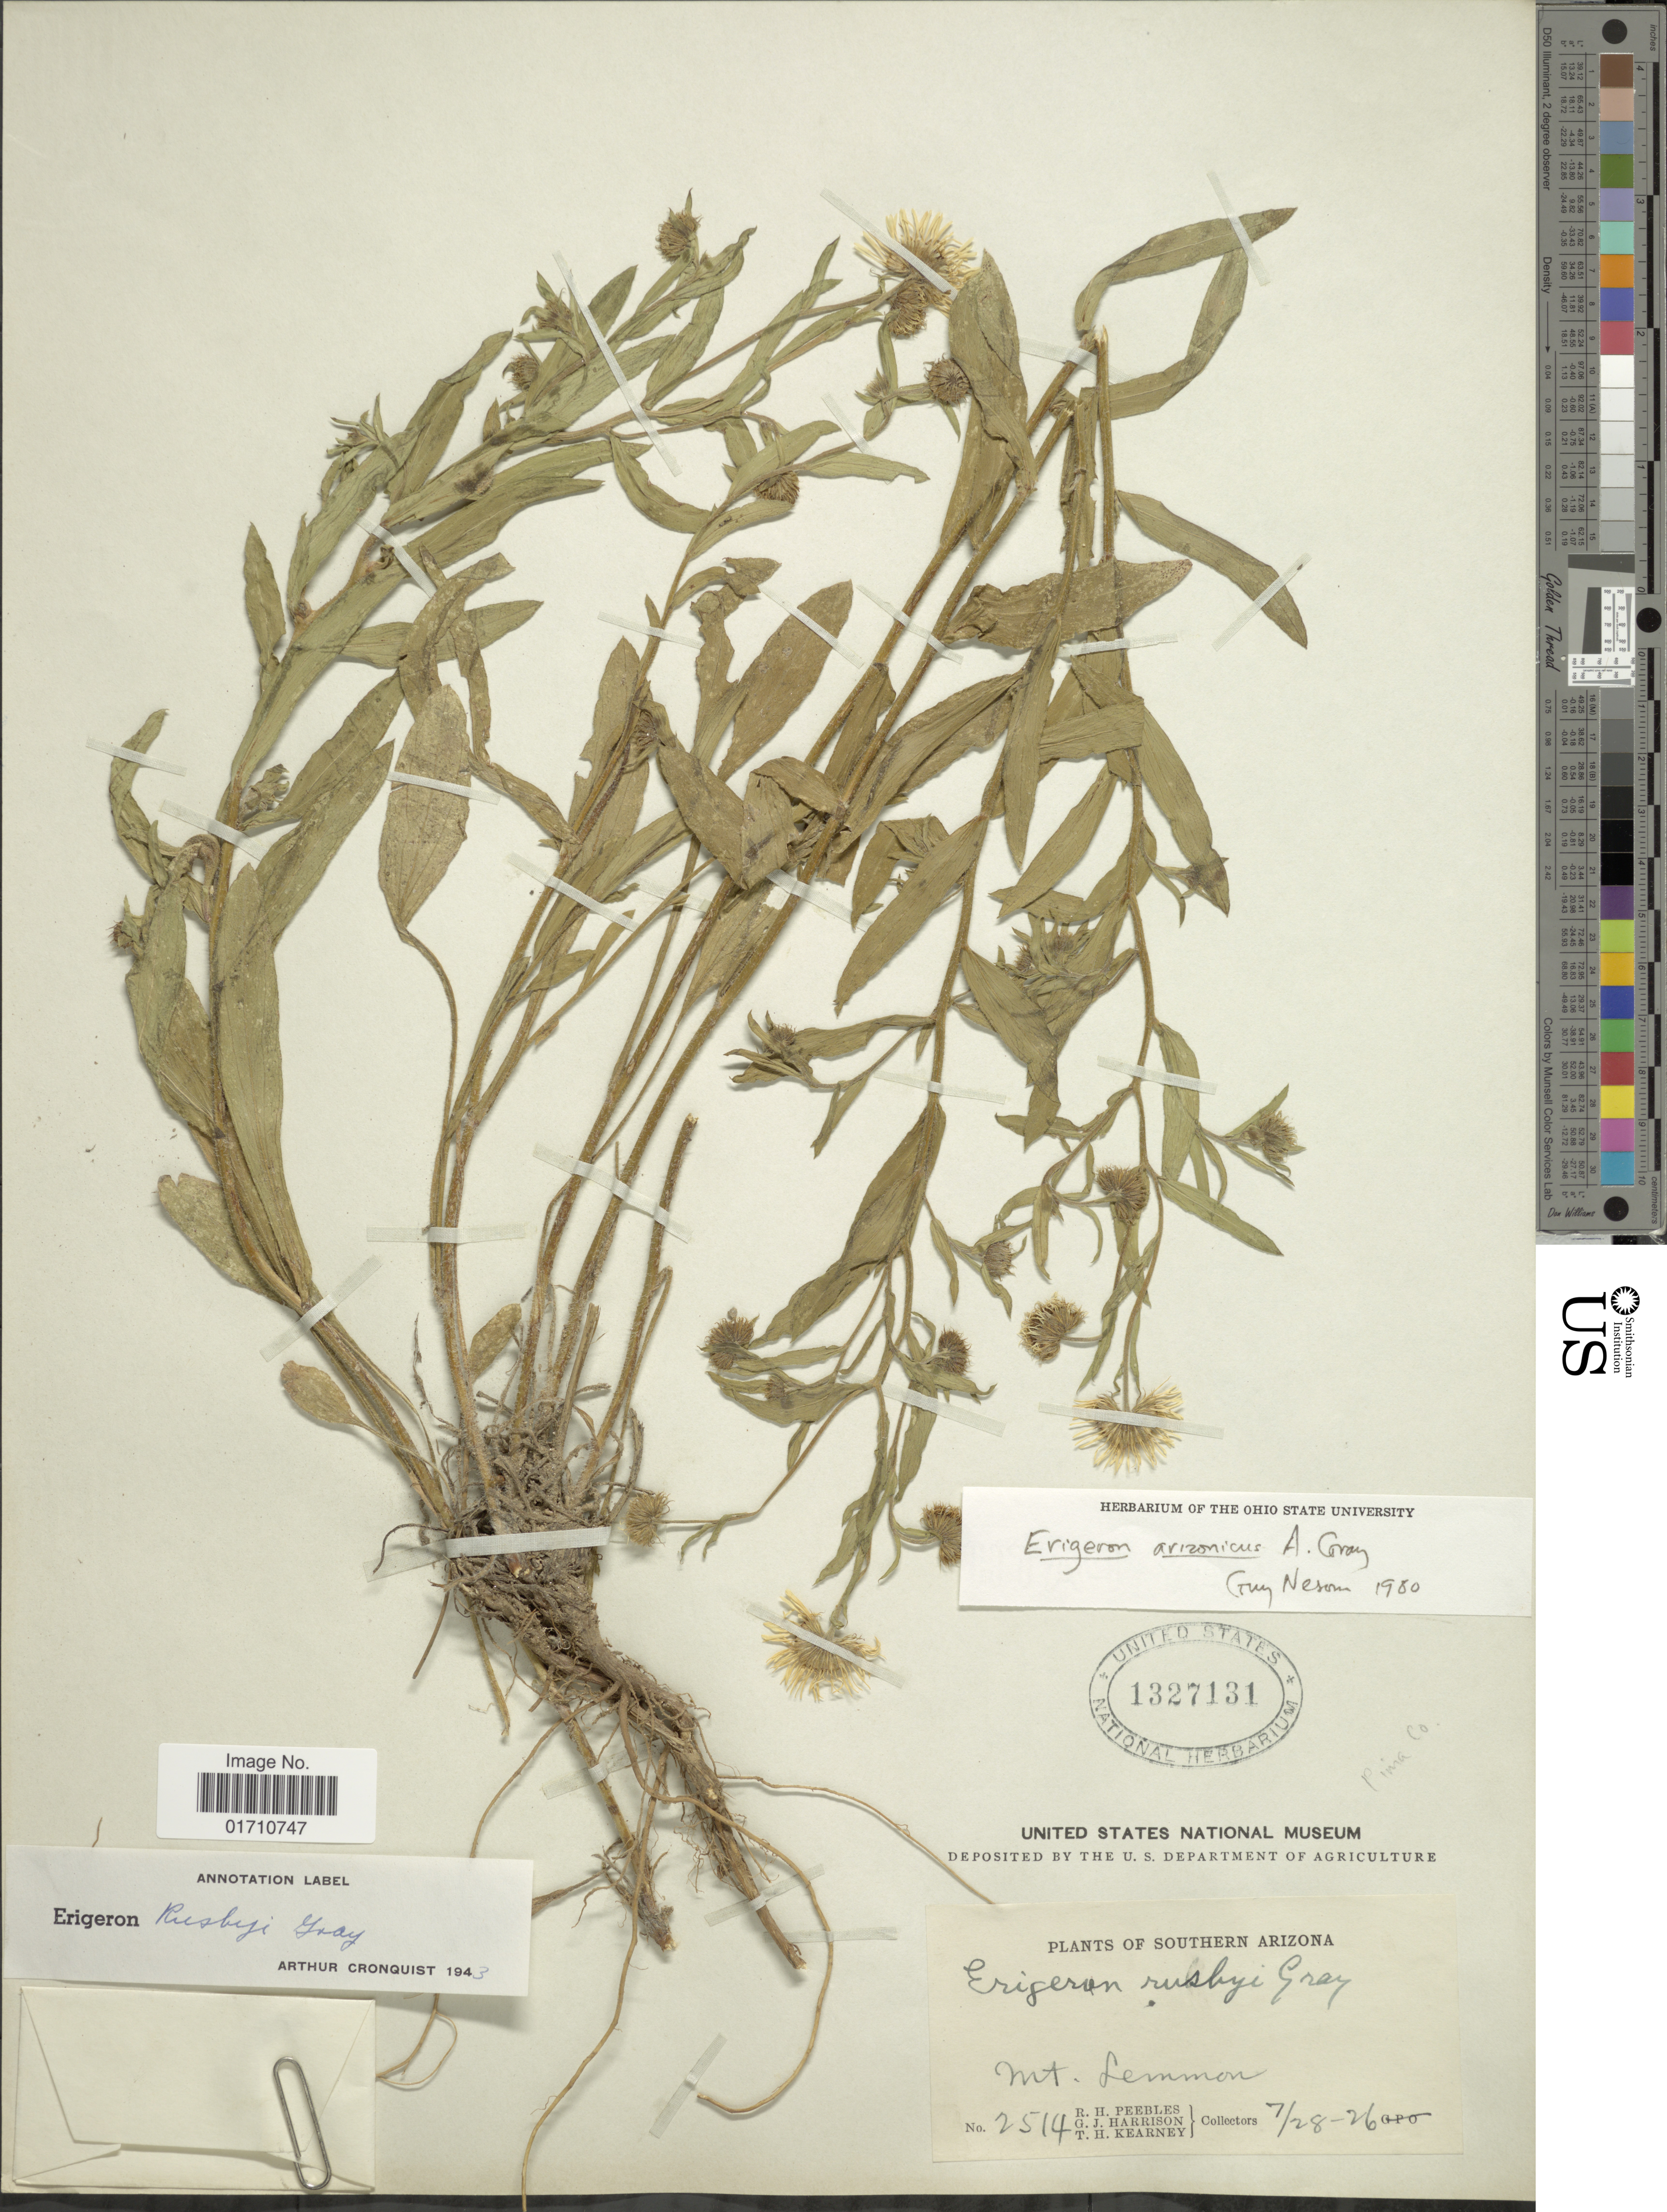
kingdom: Plantae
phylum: Tracheophyta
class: Magnoliopsida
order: Asterales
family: Asteraceae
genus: Erigeron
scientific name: Erigeron arizonicus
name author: A. Gray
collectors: R. H. Peebles, G. J. Harrison & T. H. Kearney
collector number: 2514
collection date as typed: Transcribed d/m/y: 28/7/26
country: United States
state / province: Arizona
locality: Southern Arizona, Mt Lemmon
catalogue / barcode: US 1327131